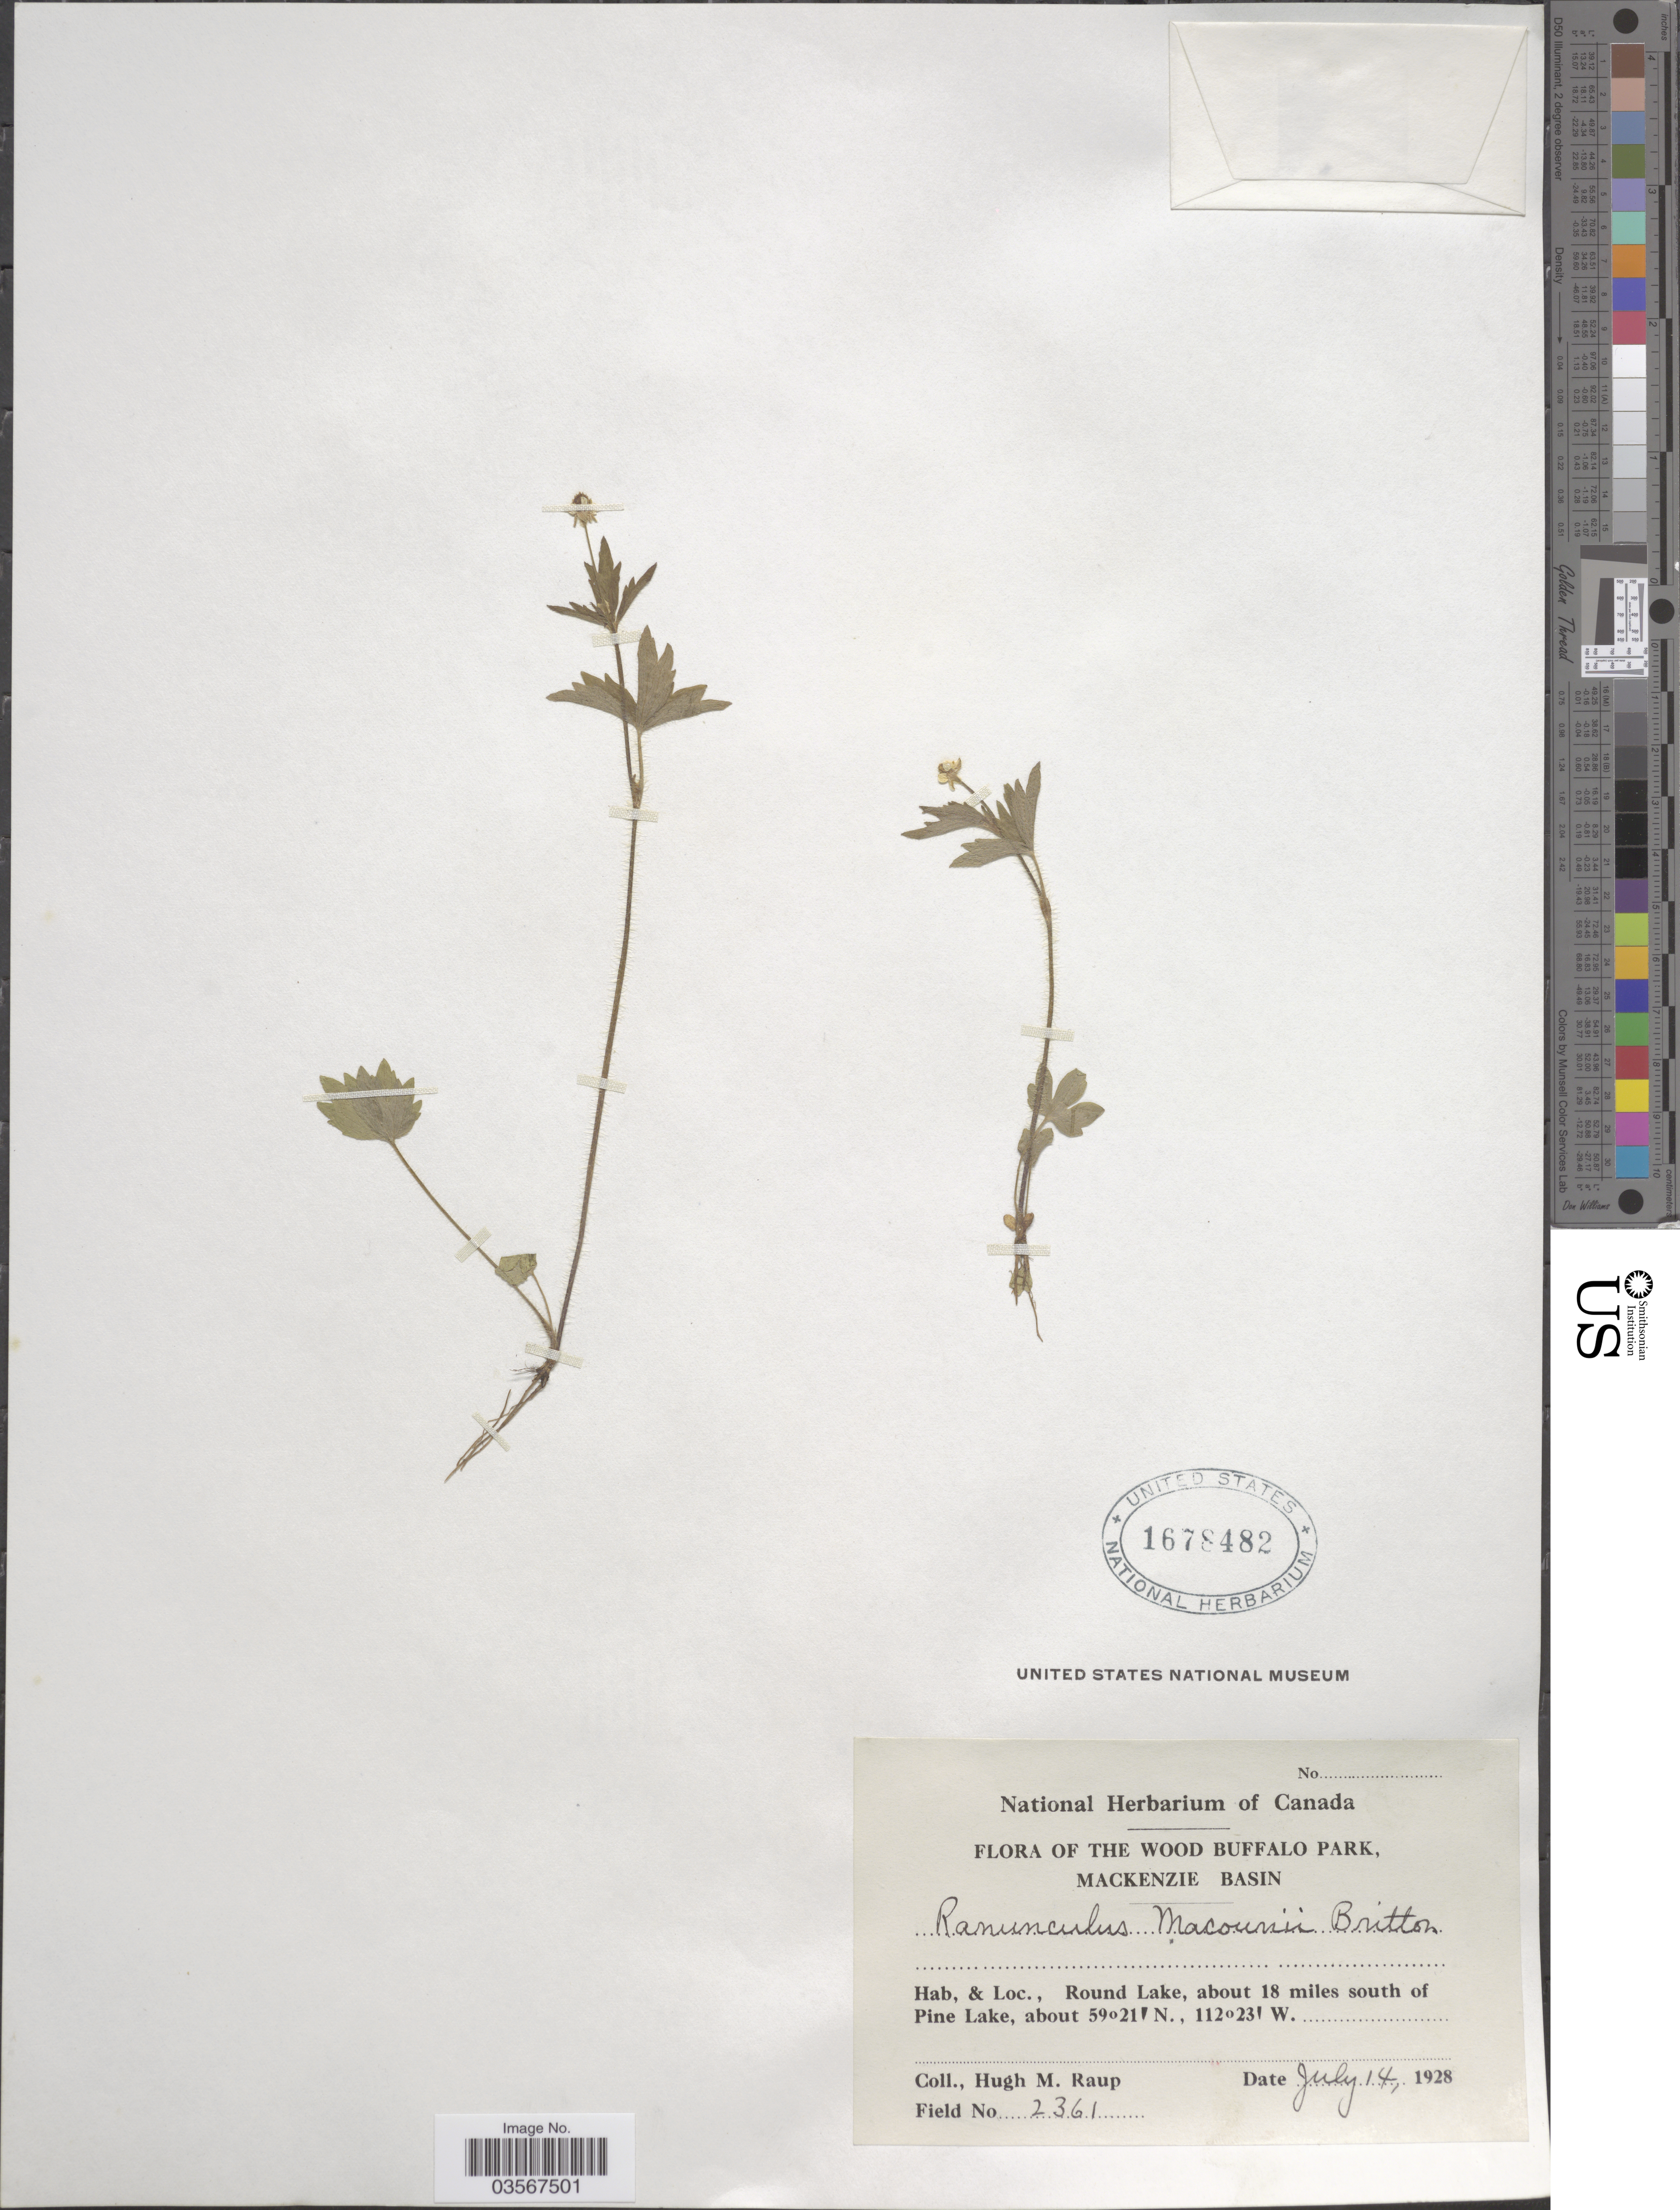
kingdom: Plantae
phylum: Tracheophyta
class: Magnoliopsida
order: Ranunculales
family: Ranunculaceae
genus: Ranunculus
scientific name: Ranunculus macounii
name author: Britton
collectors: H. Raup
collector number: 2361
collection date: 1928-07-14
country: Canada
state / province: Alberta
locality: The Wood Buffalo Park, Mackenzie Basin. Round Lake, about 18 miles south of Pine Lake.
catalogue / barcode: US 1678482